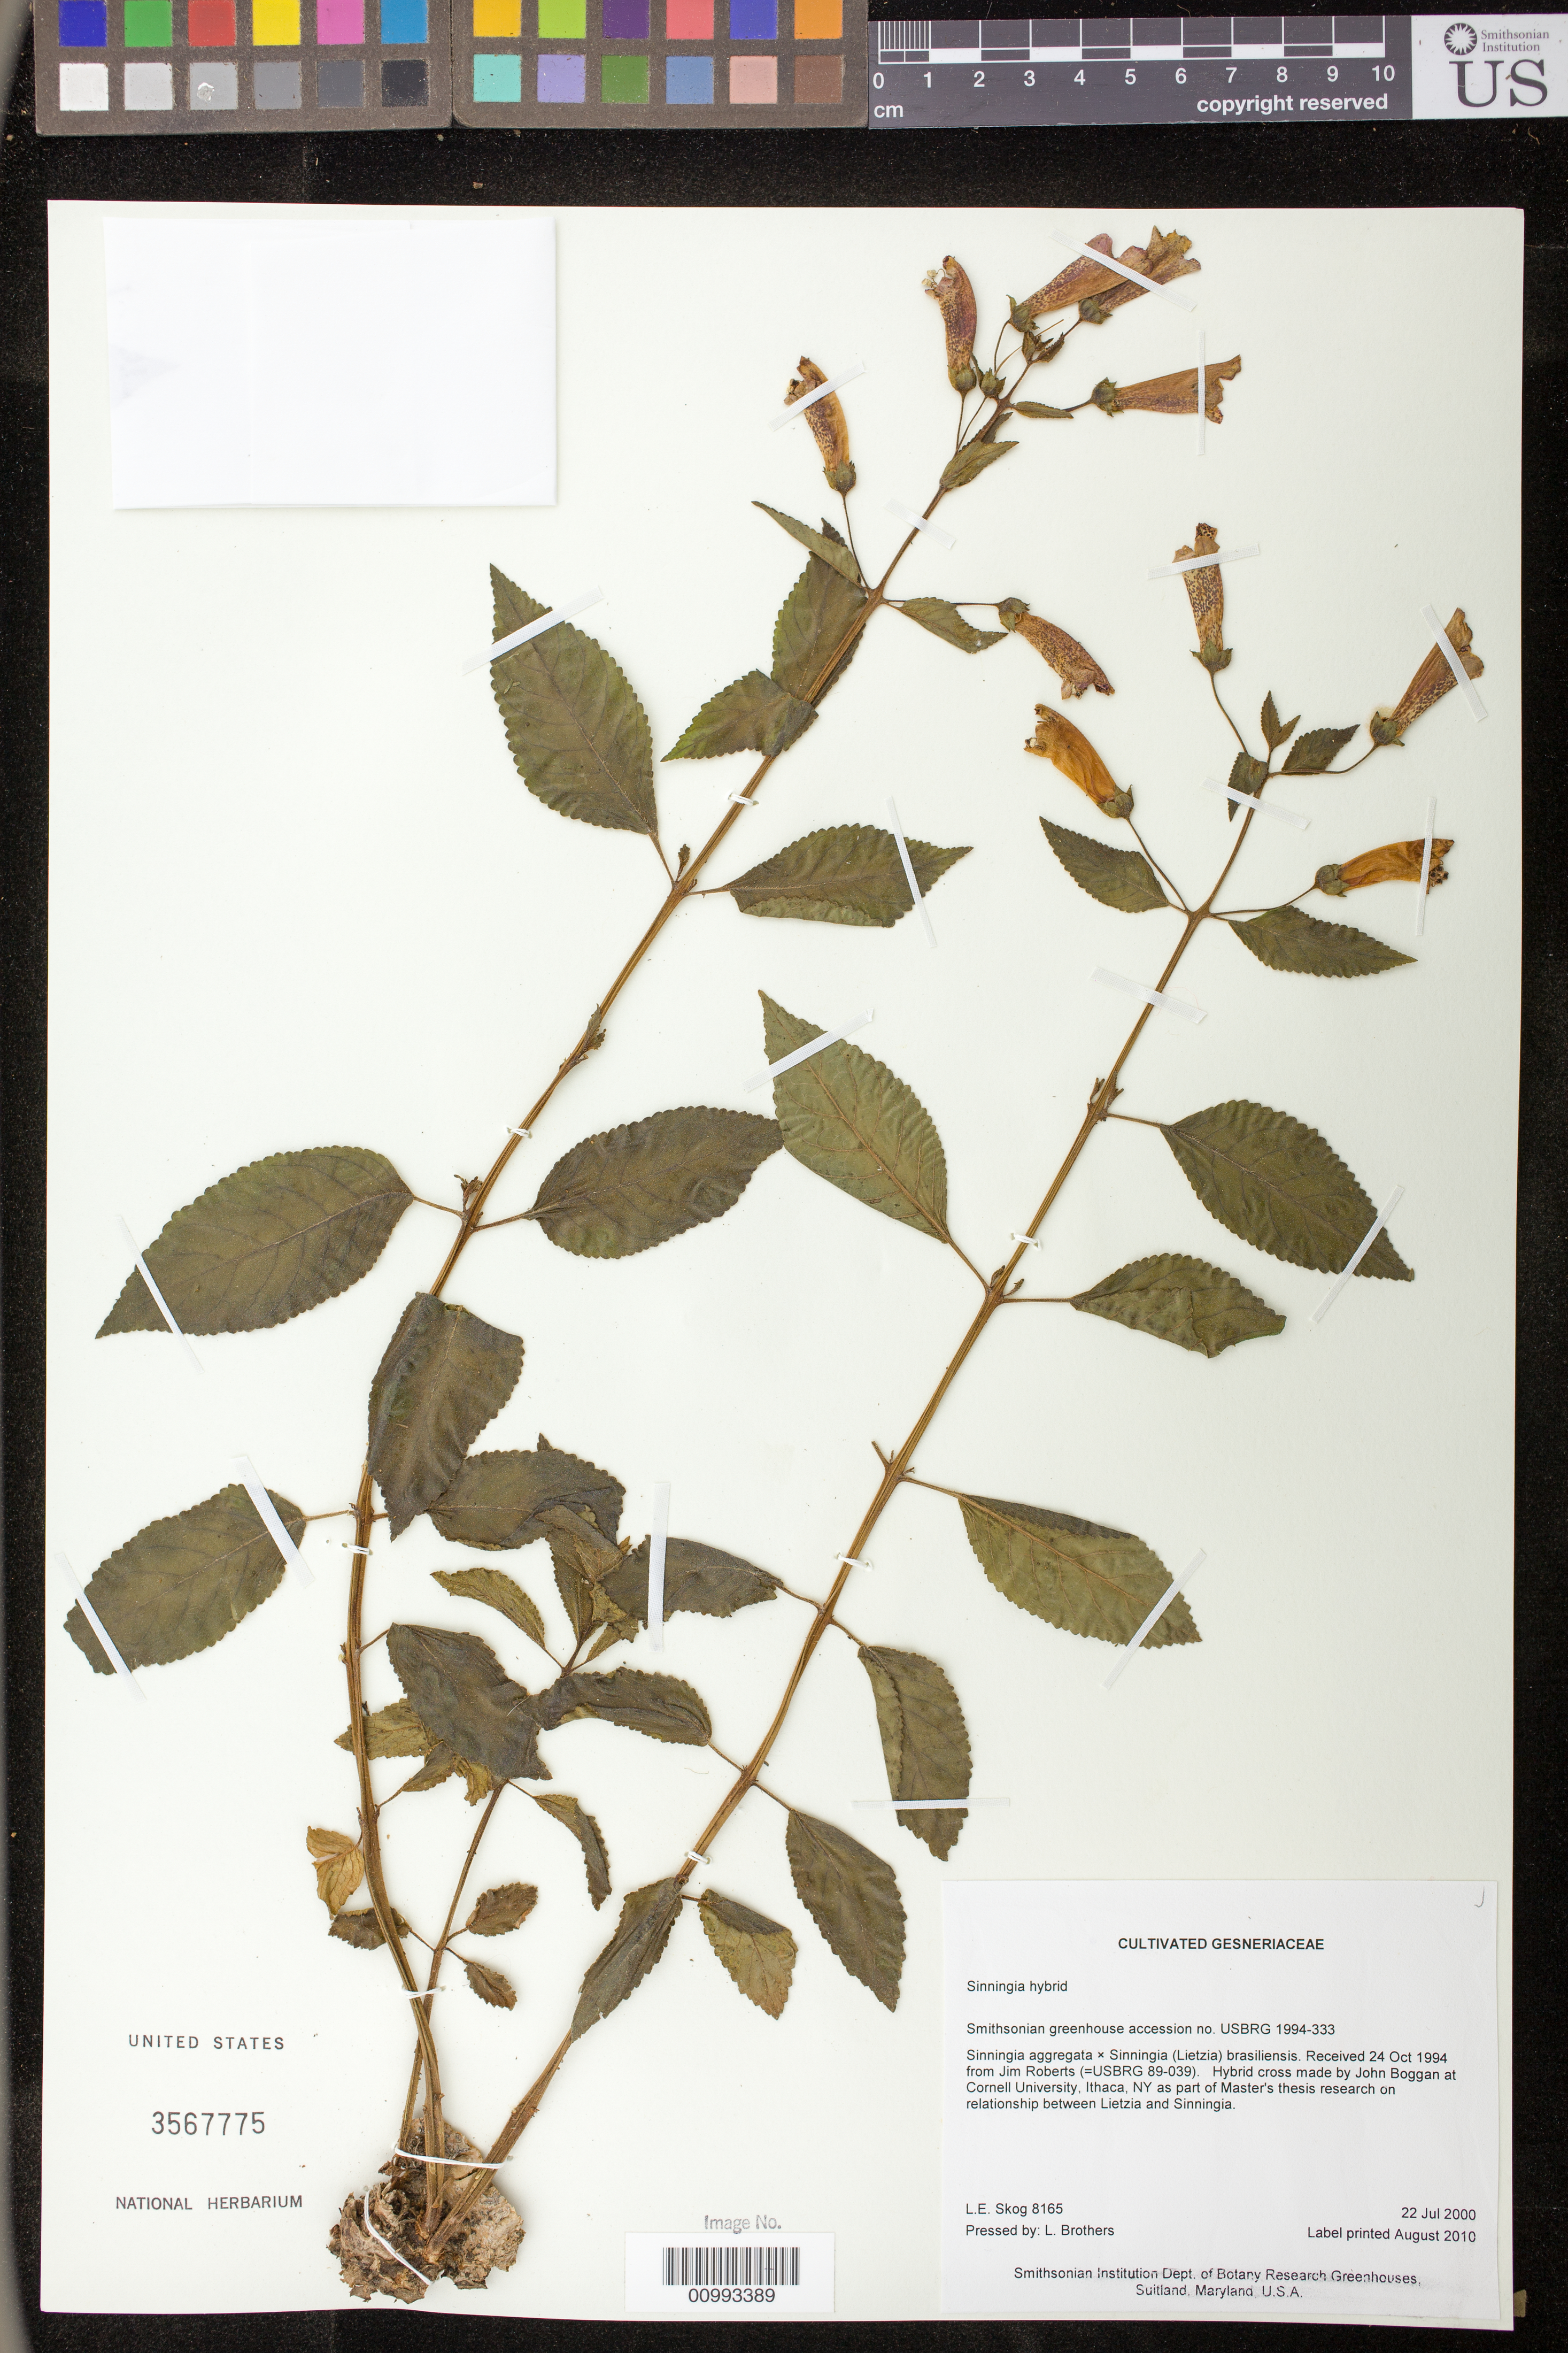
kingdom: Plantae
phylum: Tracheophyta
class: Magnoliopsida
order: Lamiales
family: Gesneriaceae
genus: Sinningia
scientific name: Sinningia hybrid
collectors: L. E. Skog & L. Brothers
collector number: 8165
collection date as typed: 22 Jul 2000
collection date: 2000-07-22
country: United States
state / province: Maryland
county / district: Prince George's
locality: Smithsonian Institution Dept. of Botany Research Greenhouses, Suitland, Maryland, U.S.A.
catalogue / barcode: US 3567775